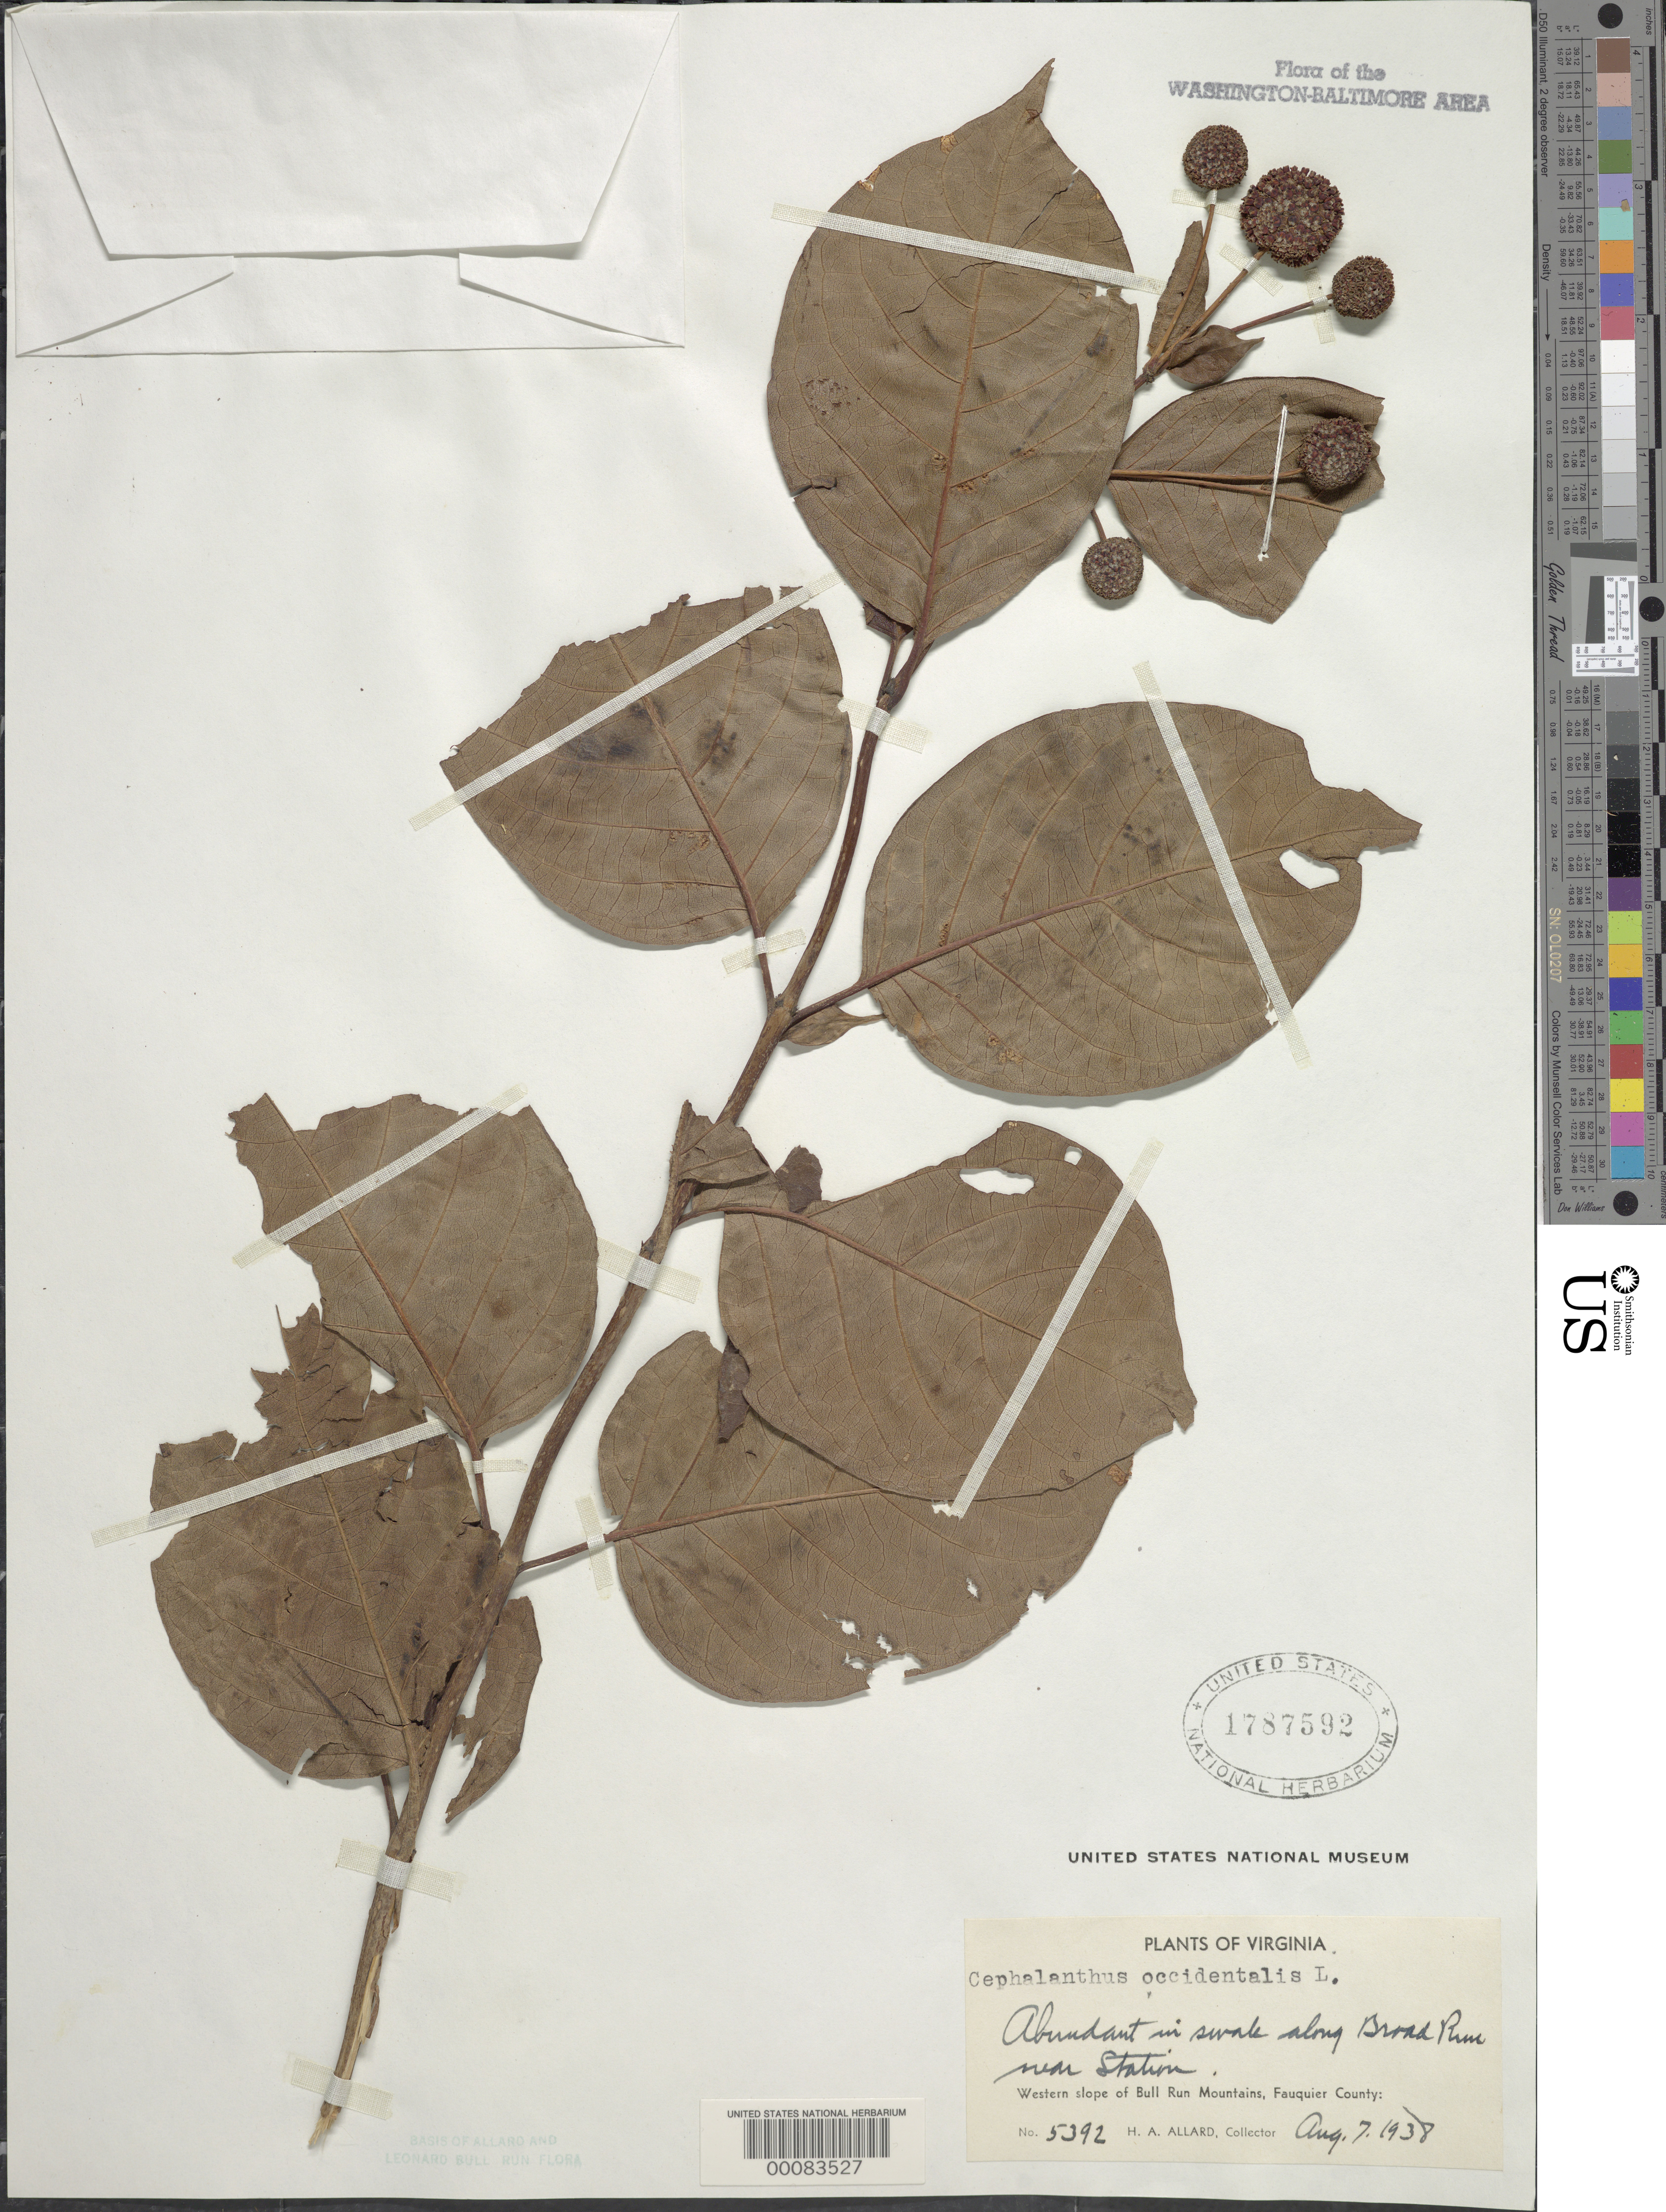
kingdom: Plantae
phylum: Tracheophyta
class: Magnoliopsida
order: Gentianales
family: Rubiaceae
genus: Cephalanthus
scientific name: Cephalanthus occidentalis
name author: L.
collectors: H. A. Allard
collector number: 5392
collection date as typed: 07 Aug 1938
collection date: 1938-08-07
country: United States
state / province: Virginia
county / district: Fauquier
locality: Broad Run Station, W slope of Bull Run Mts.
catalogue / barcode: US 1787592